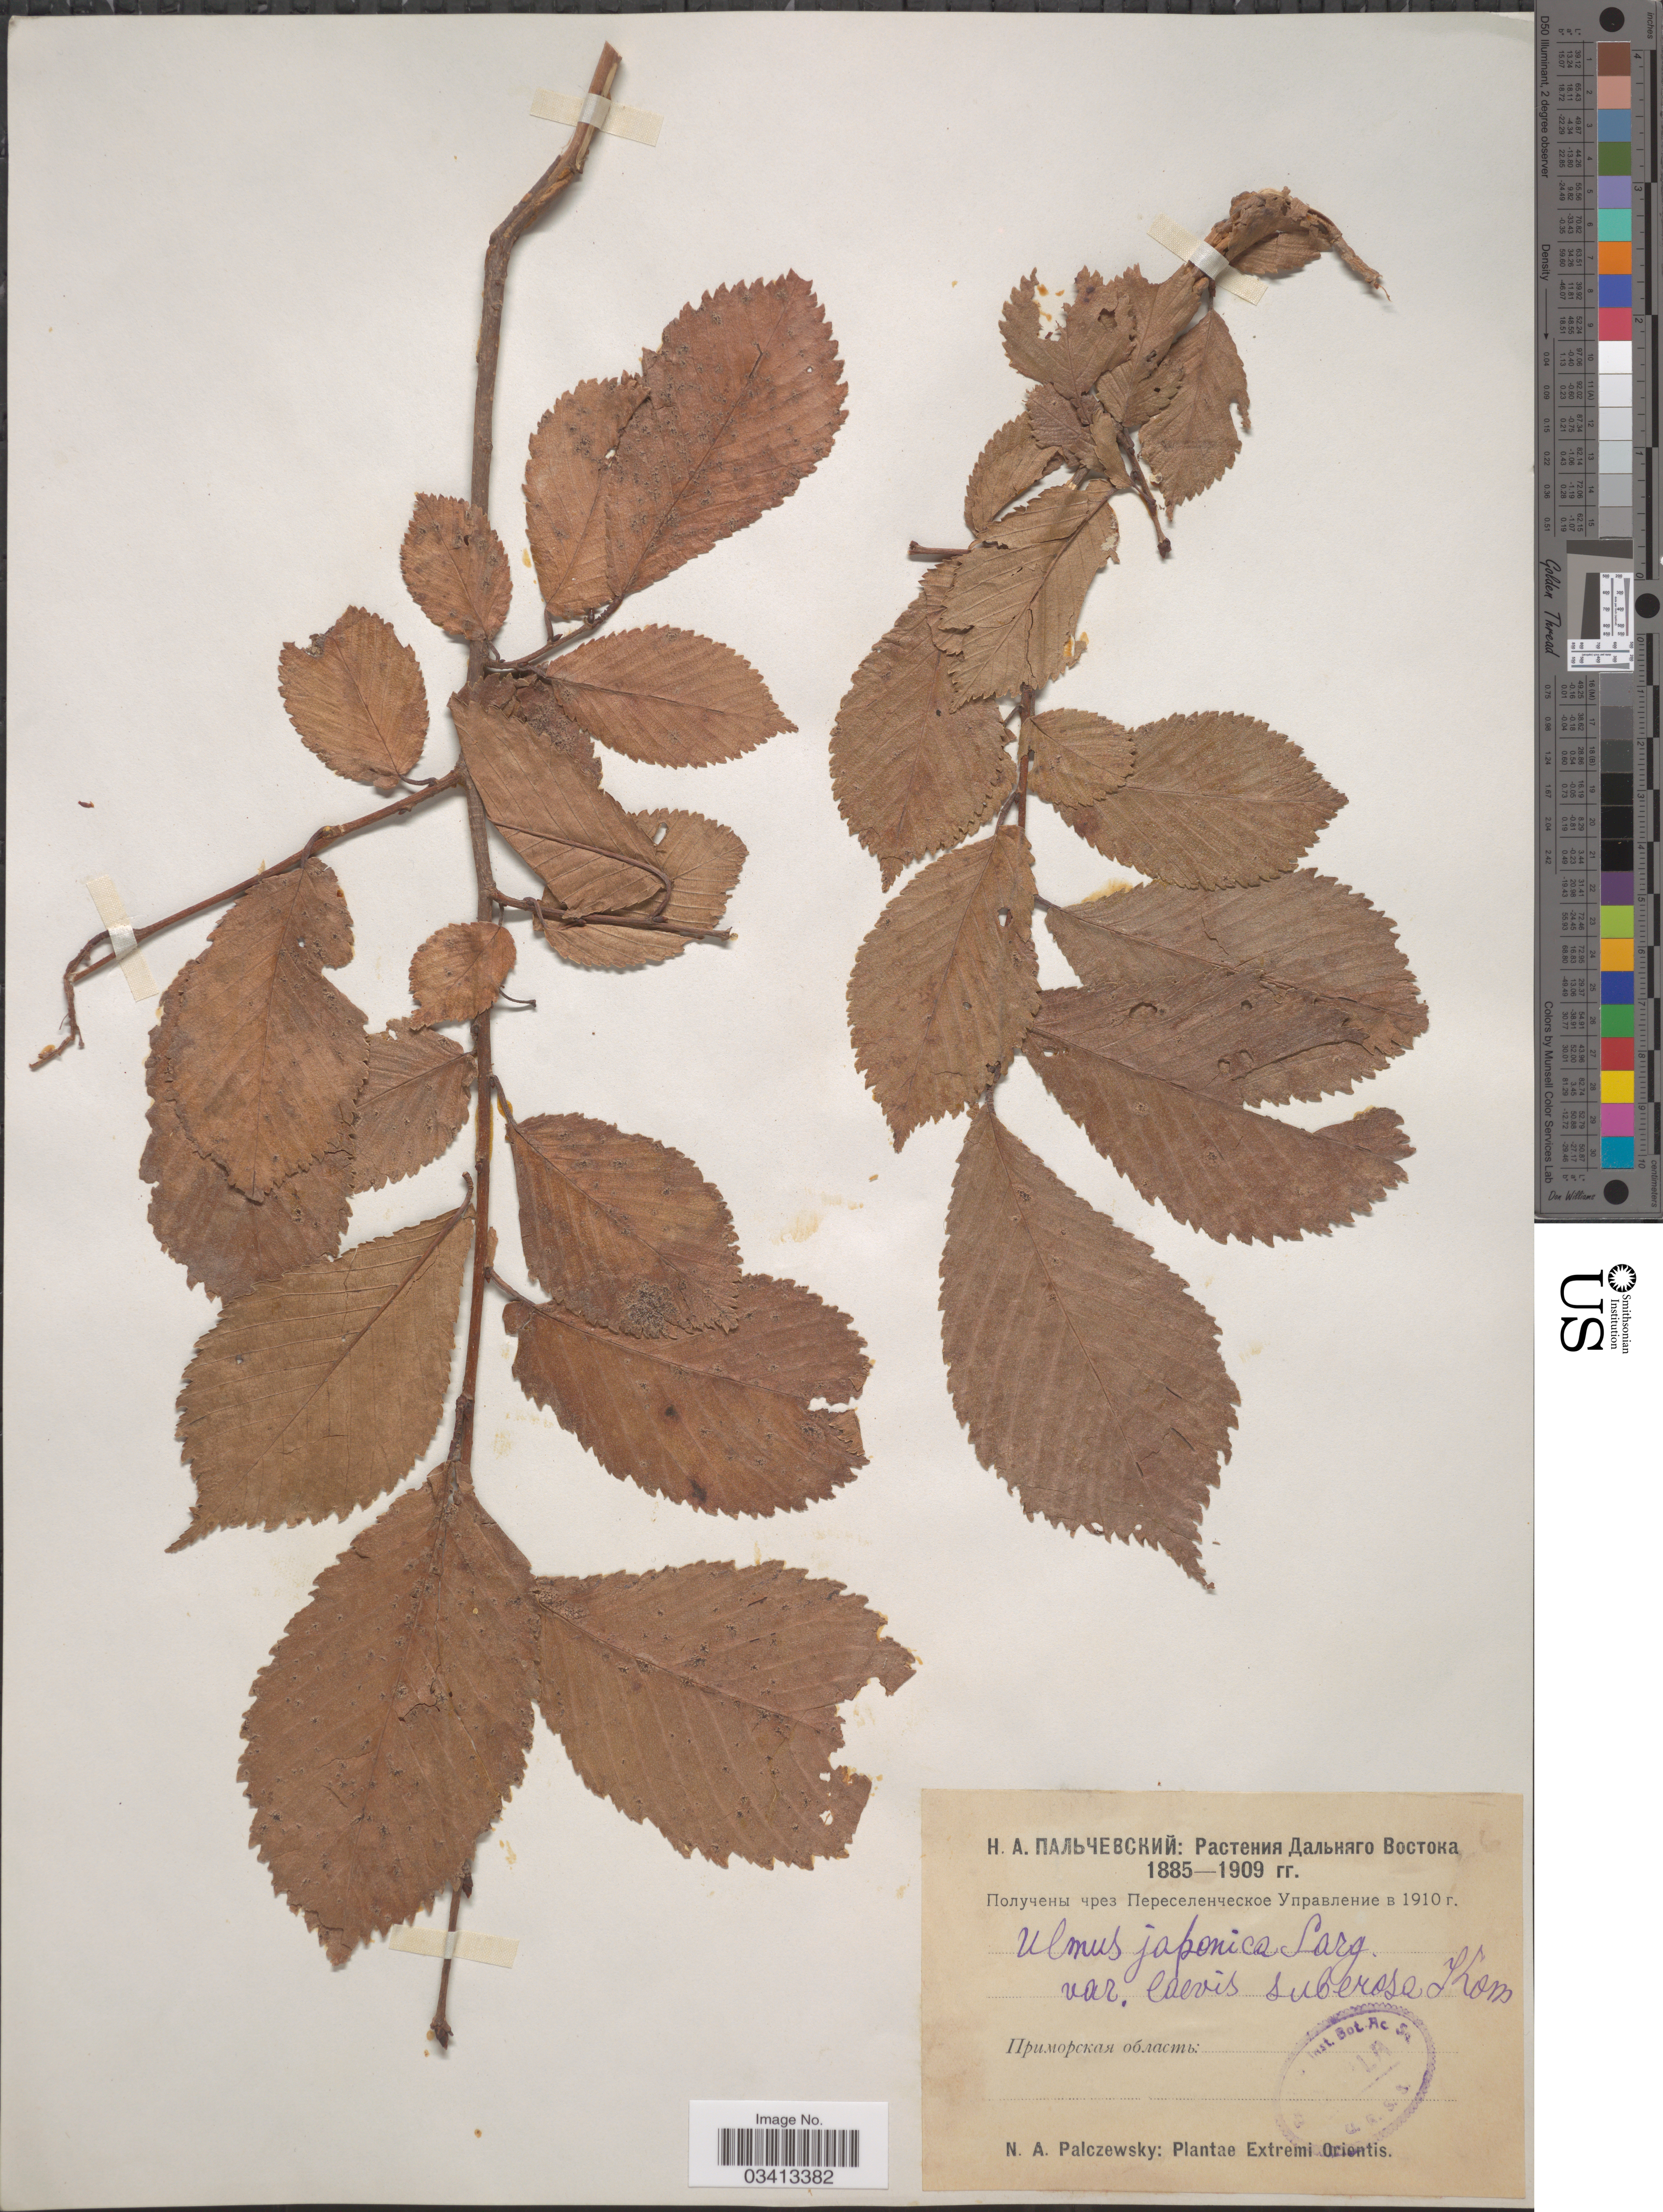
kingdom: Plantae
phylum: Tracheophyta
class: Magnoliopsida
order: Rosales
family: Ulmaceae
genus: Ulmus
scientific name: Ulmus japonica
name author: Sarg.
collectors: N. Palczevsky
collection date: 1885/1909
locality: X. Extremi Orientis.